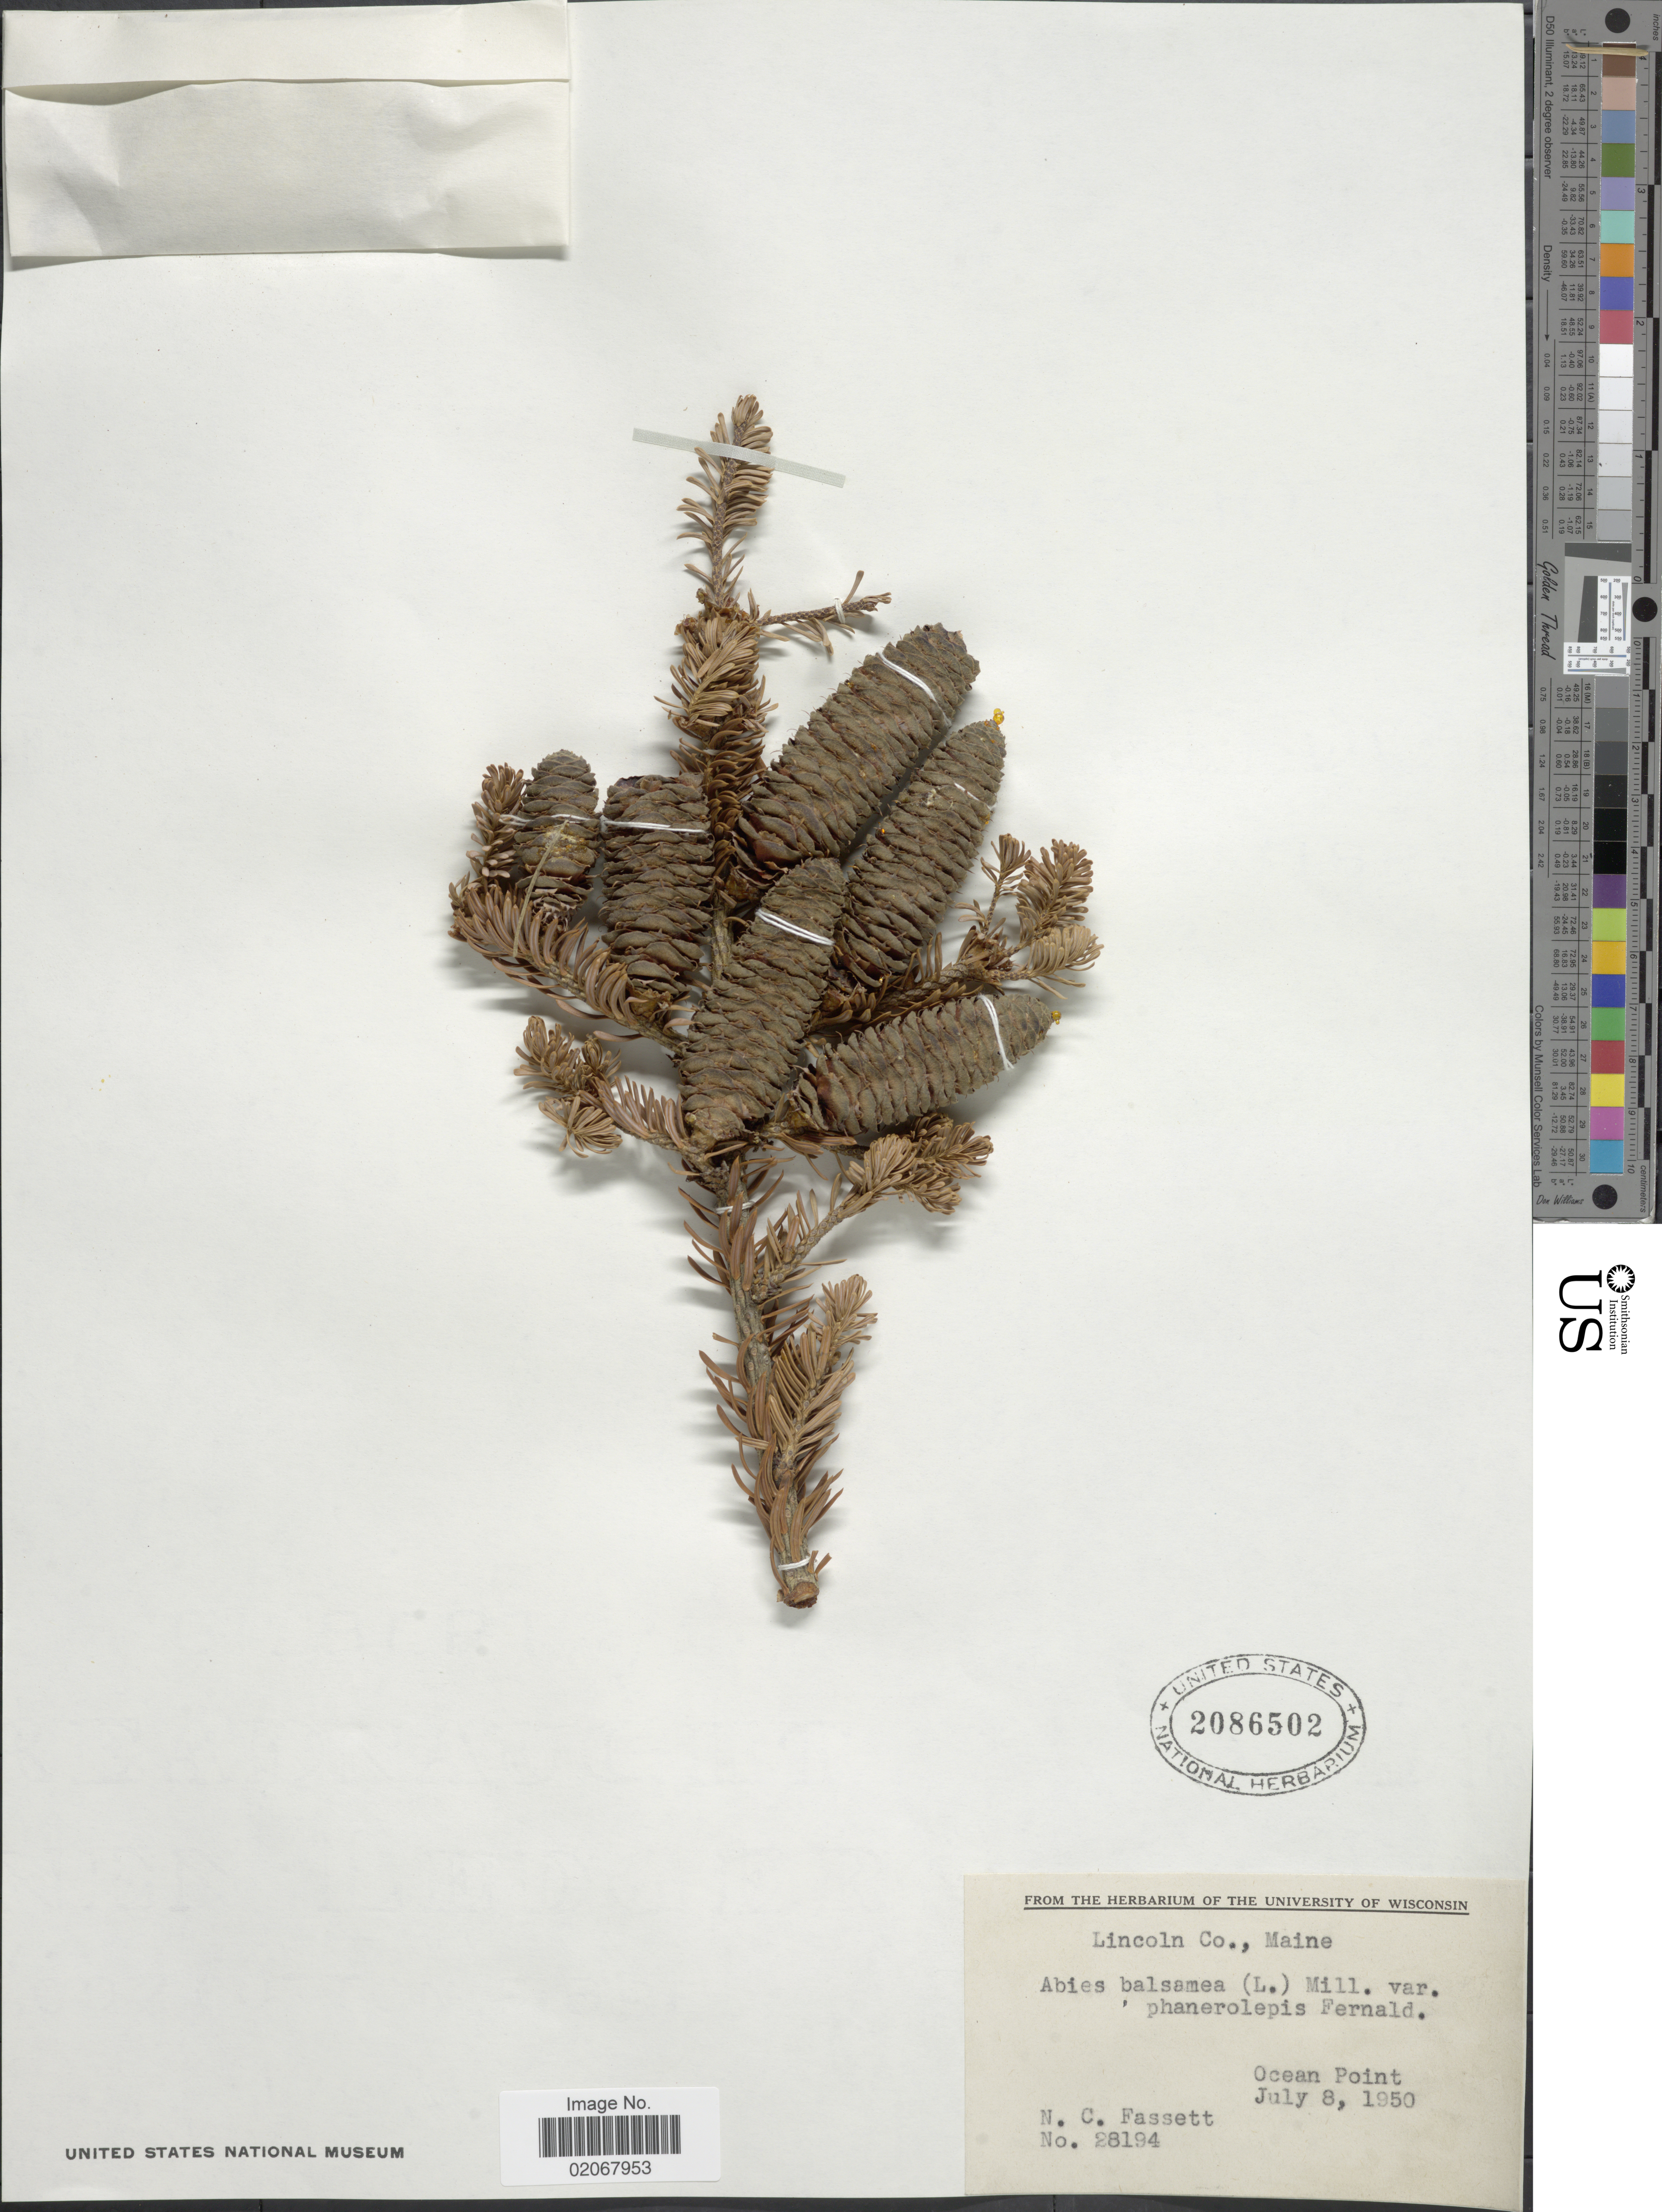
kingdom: Plantae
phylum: Tracheophyta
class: Pinopsida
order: Pinales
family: Pinaceae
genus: Abies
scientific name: Abies balsamea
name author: (L.) Mill.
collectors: N. C. Fassett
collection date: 1950-07-08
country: United States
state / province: Maine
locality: Lincoln Co. Ocean Point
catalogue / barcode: US 2086502